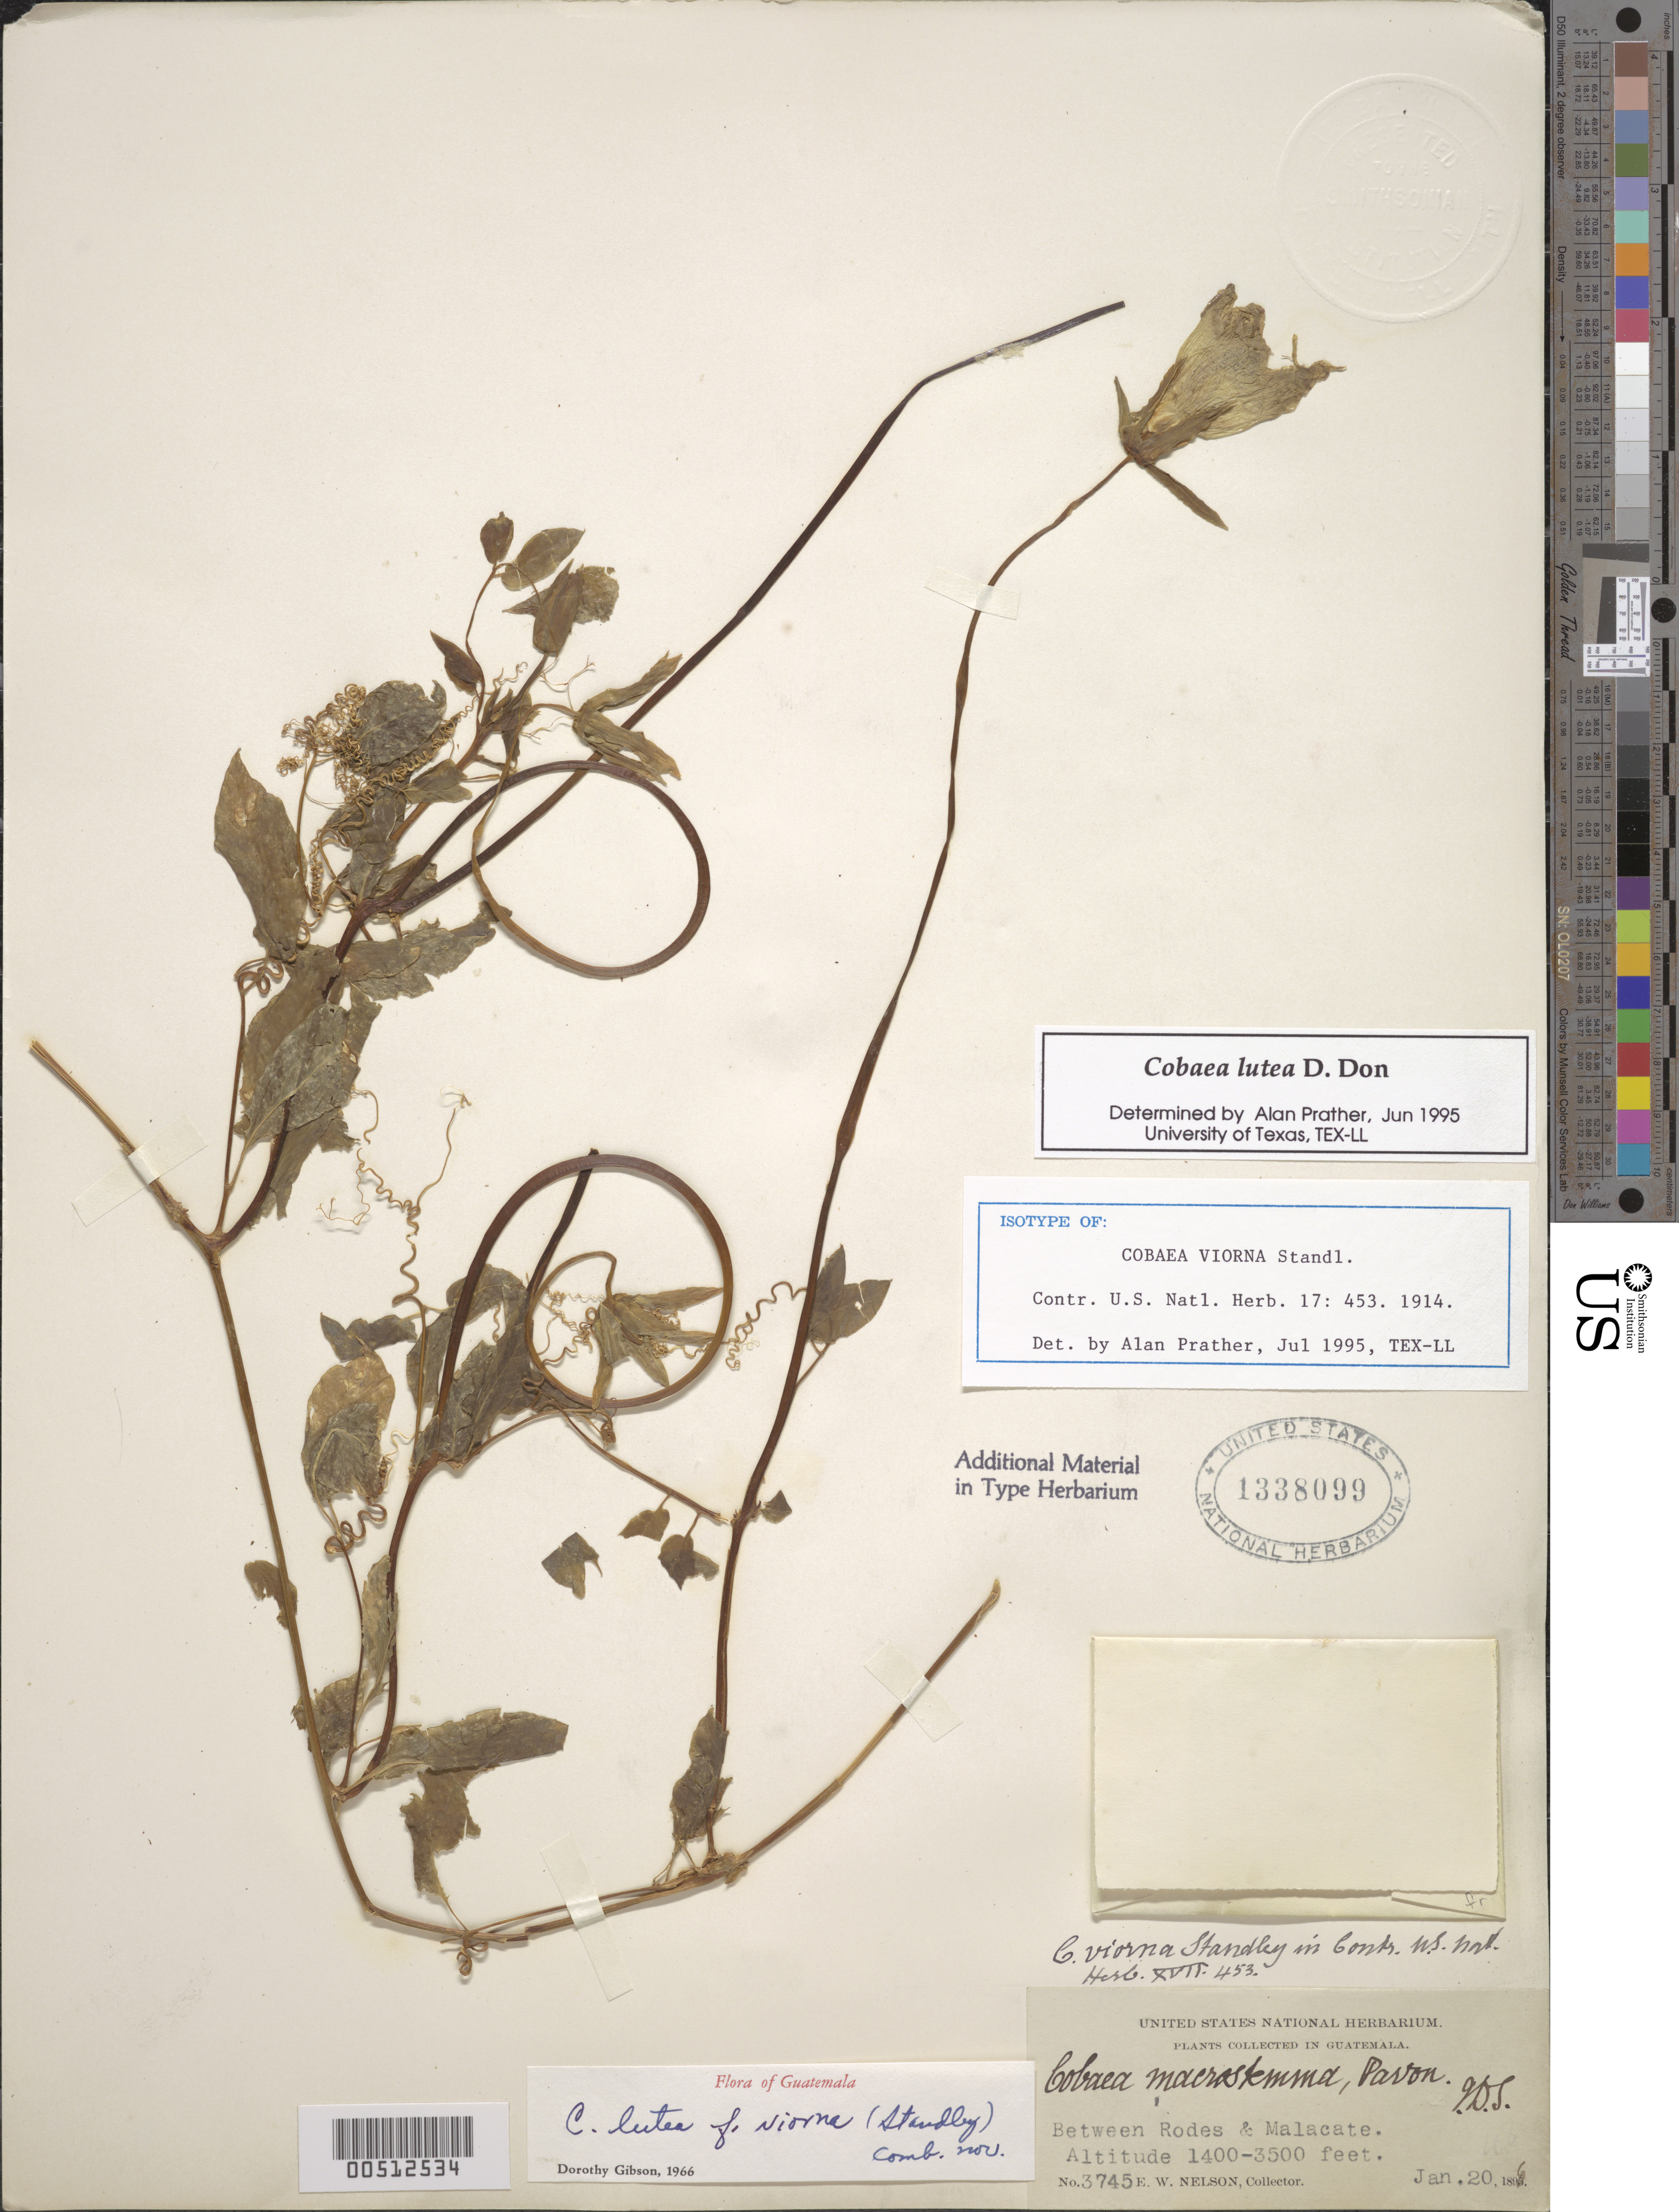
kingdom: Plantae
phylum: Tracheophyta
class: Magnoliopsida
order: Ericales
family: Polemoniaceae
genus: Cobaea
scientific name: Cobaea viorna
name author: Standl.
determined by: Prather, A.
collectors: E. W. Nelson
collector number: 3745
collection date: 1896-01-20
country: Guatemala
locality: Between Rodes and Malacate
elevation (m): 427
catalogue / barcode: US 1338099